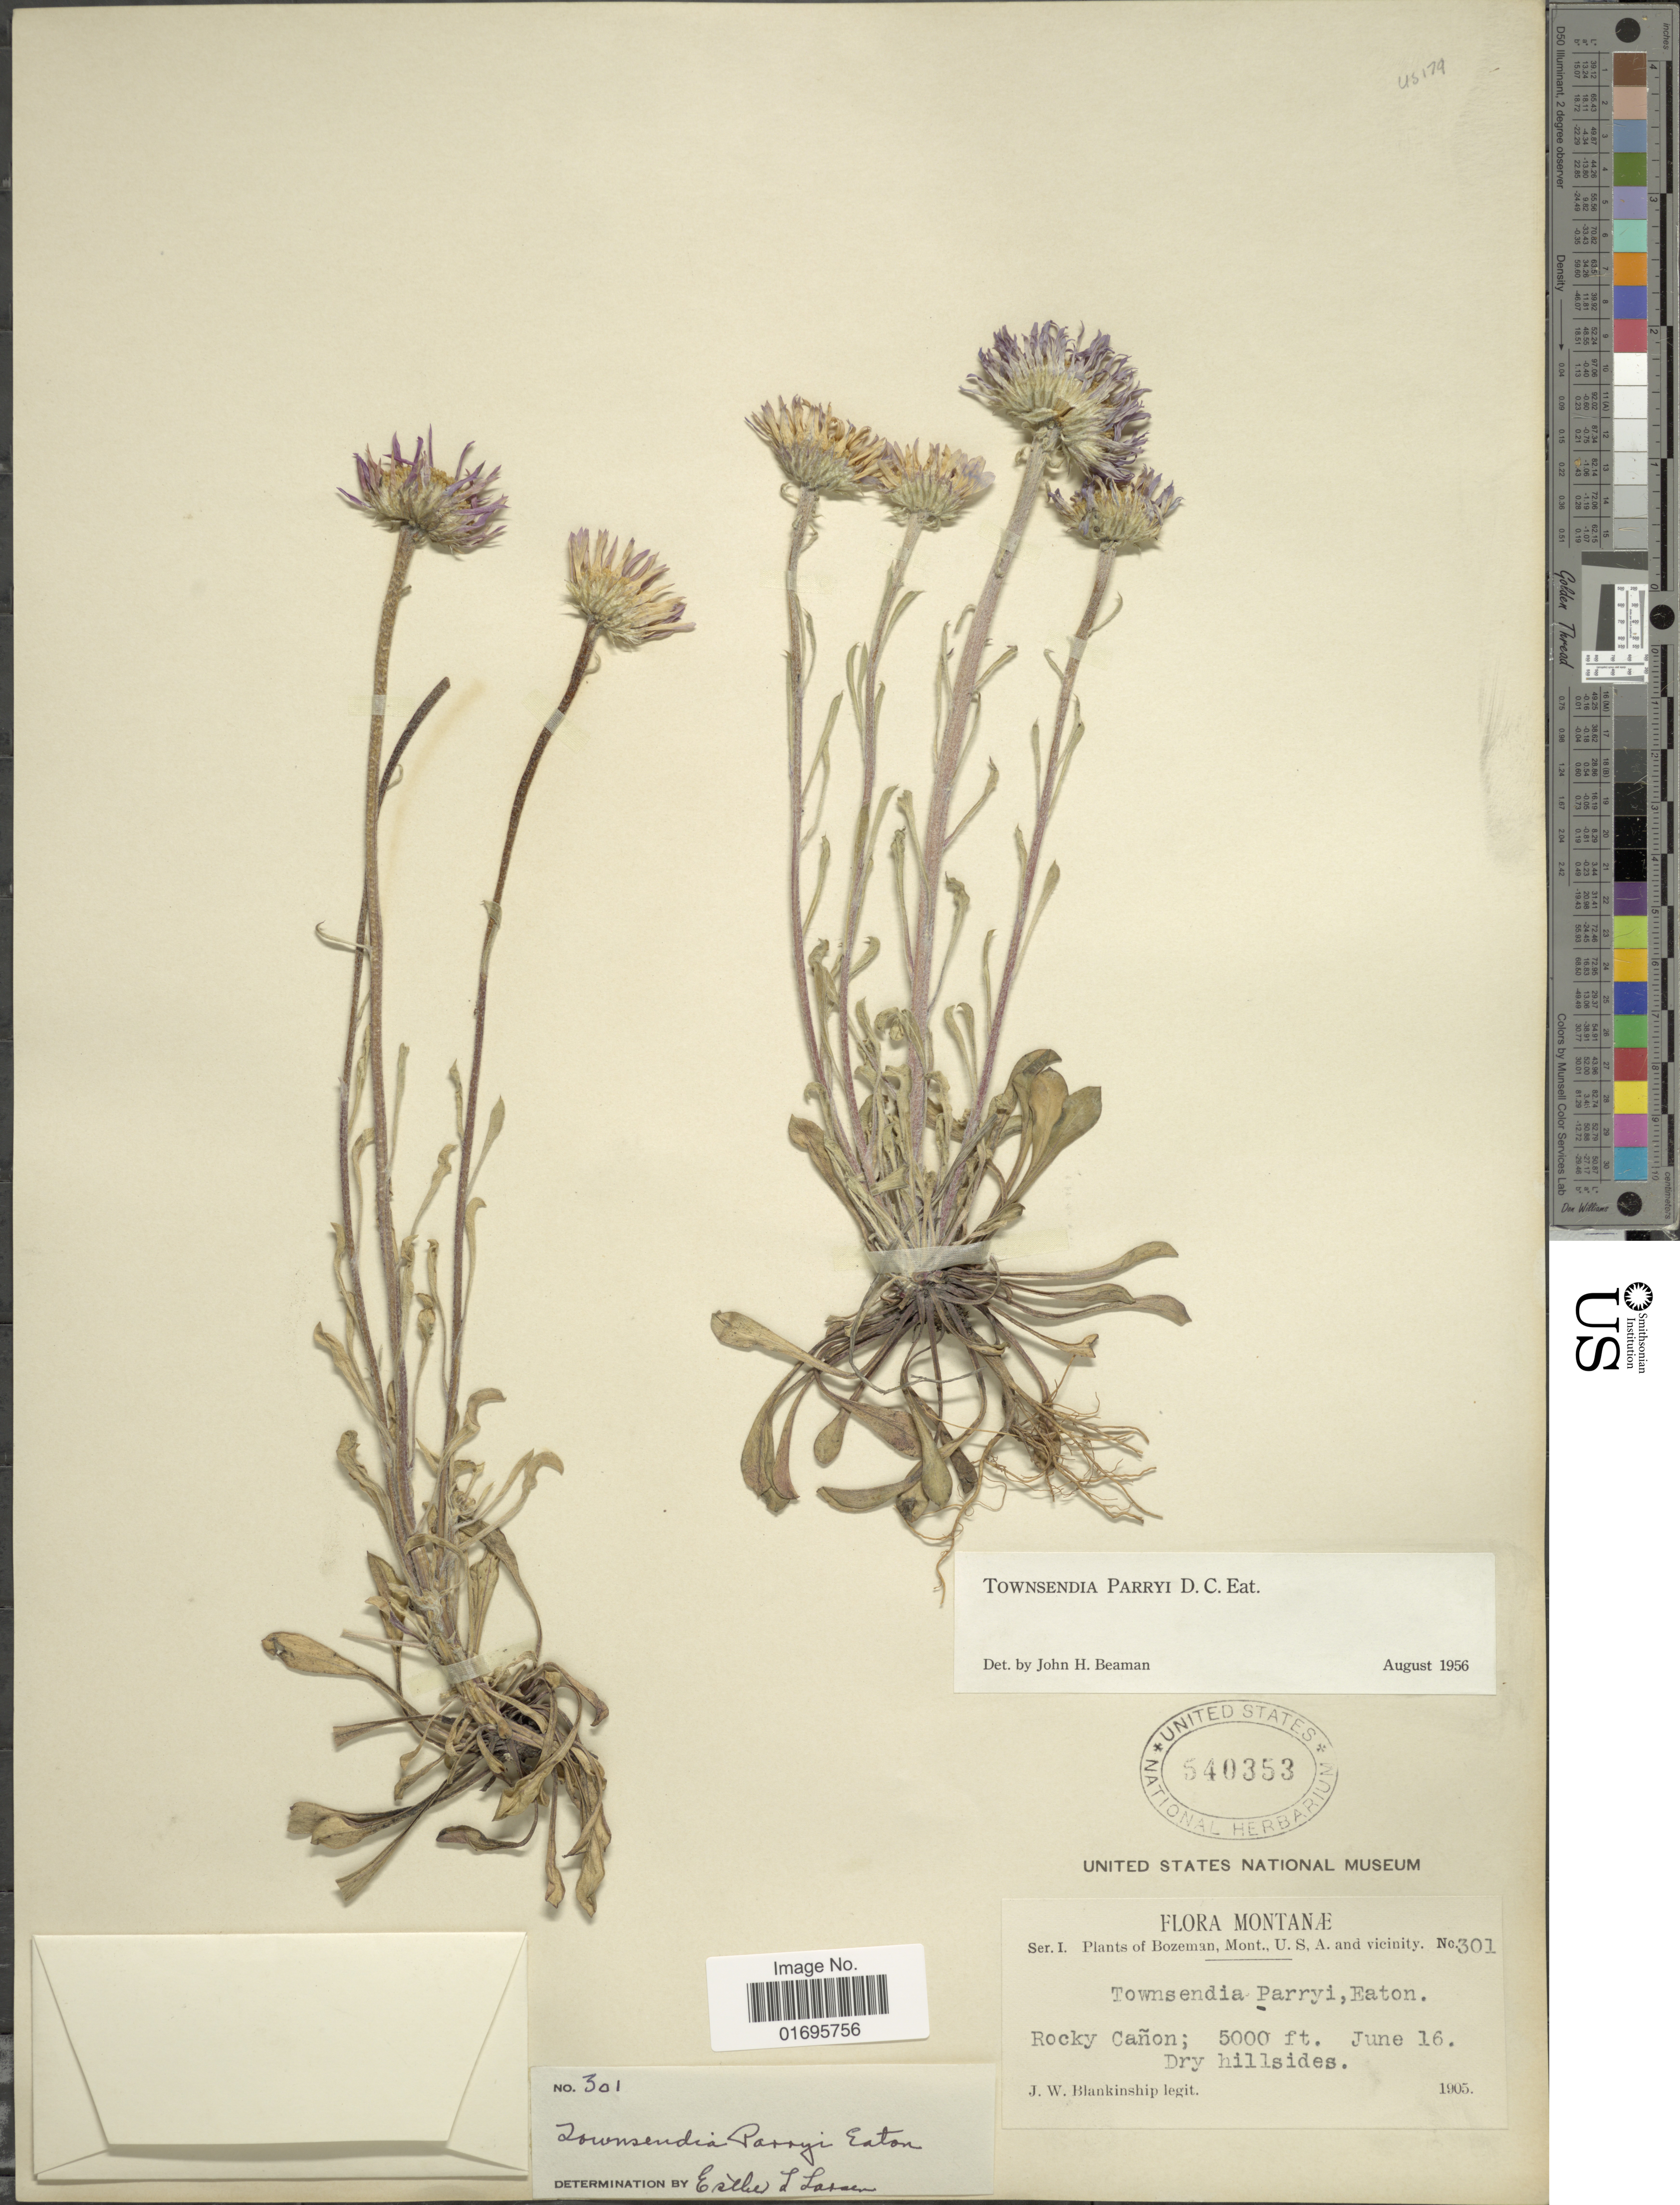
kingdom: Plantae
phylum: Tracheophyta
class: Magnoliopsida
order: Asterales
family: Asteraceae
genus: Townsendia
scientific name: Townsendia parryi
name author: D.C. Eaton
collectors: J. W. Blankinship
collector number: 301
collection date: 1905-06-16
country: United States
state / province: Montana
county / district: Gallatin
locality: Bozeman, Rocky Cañon. Dry hillsides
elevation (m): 1524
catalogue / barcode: US 540353